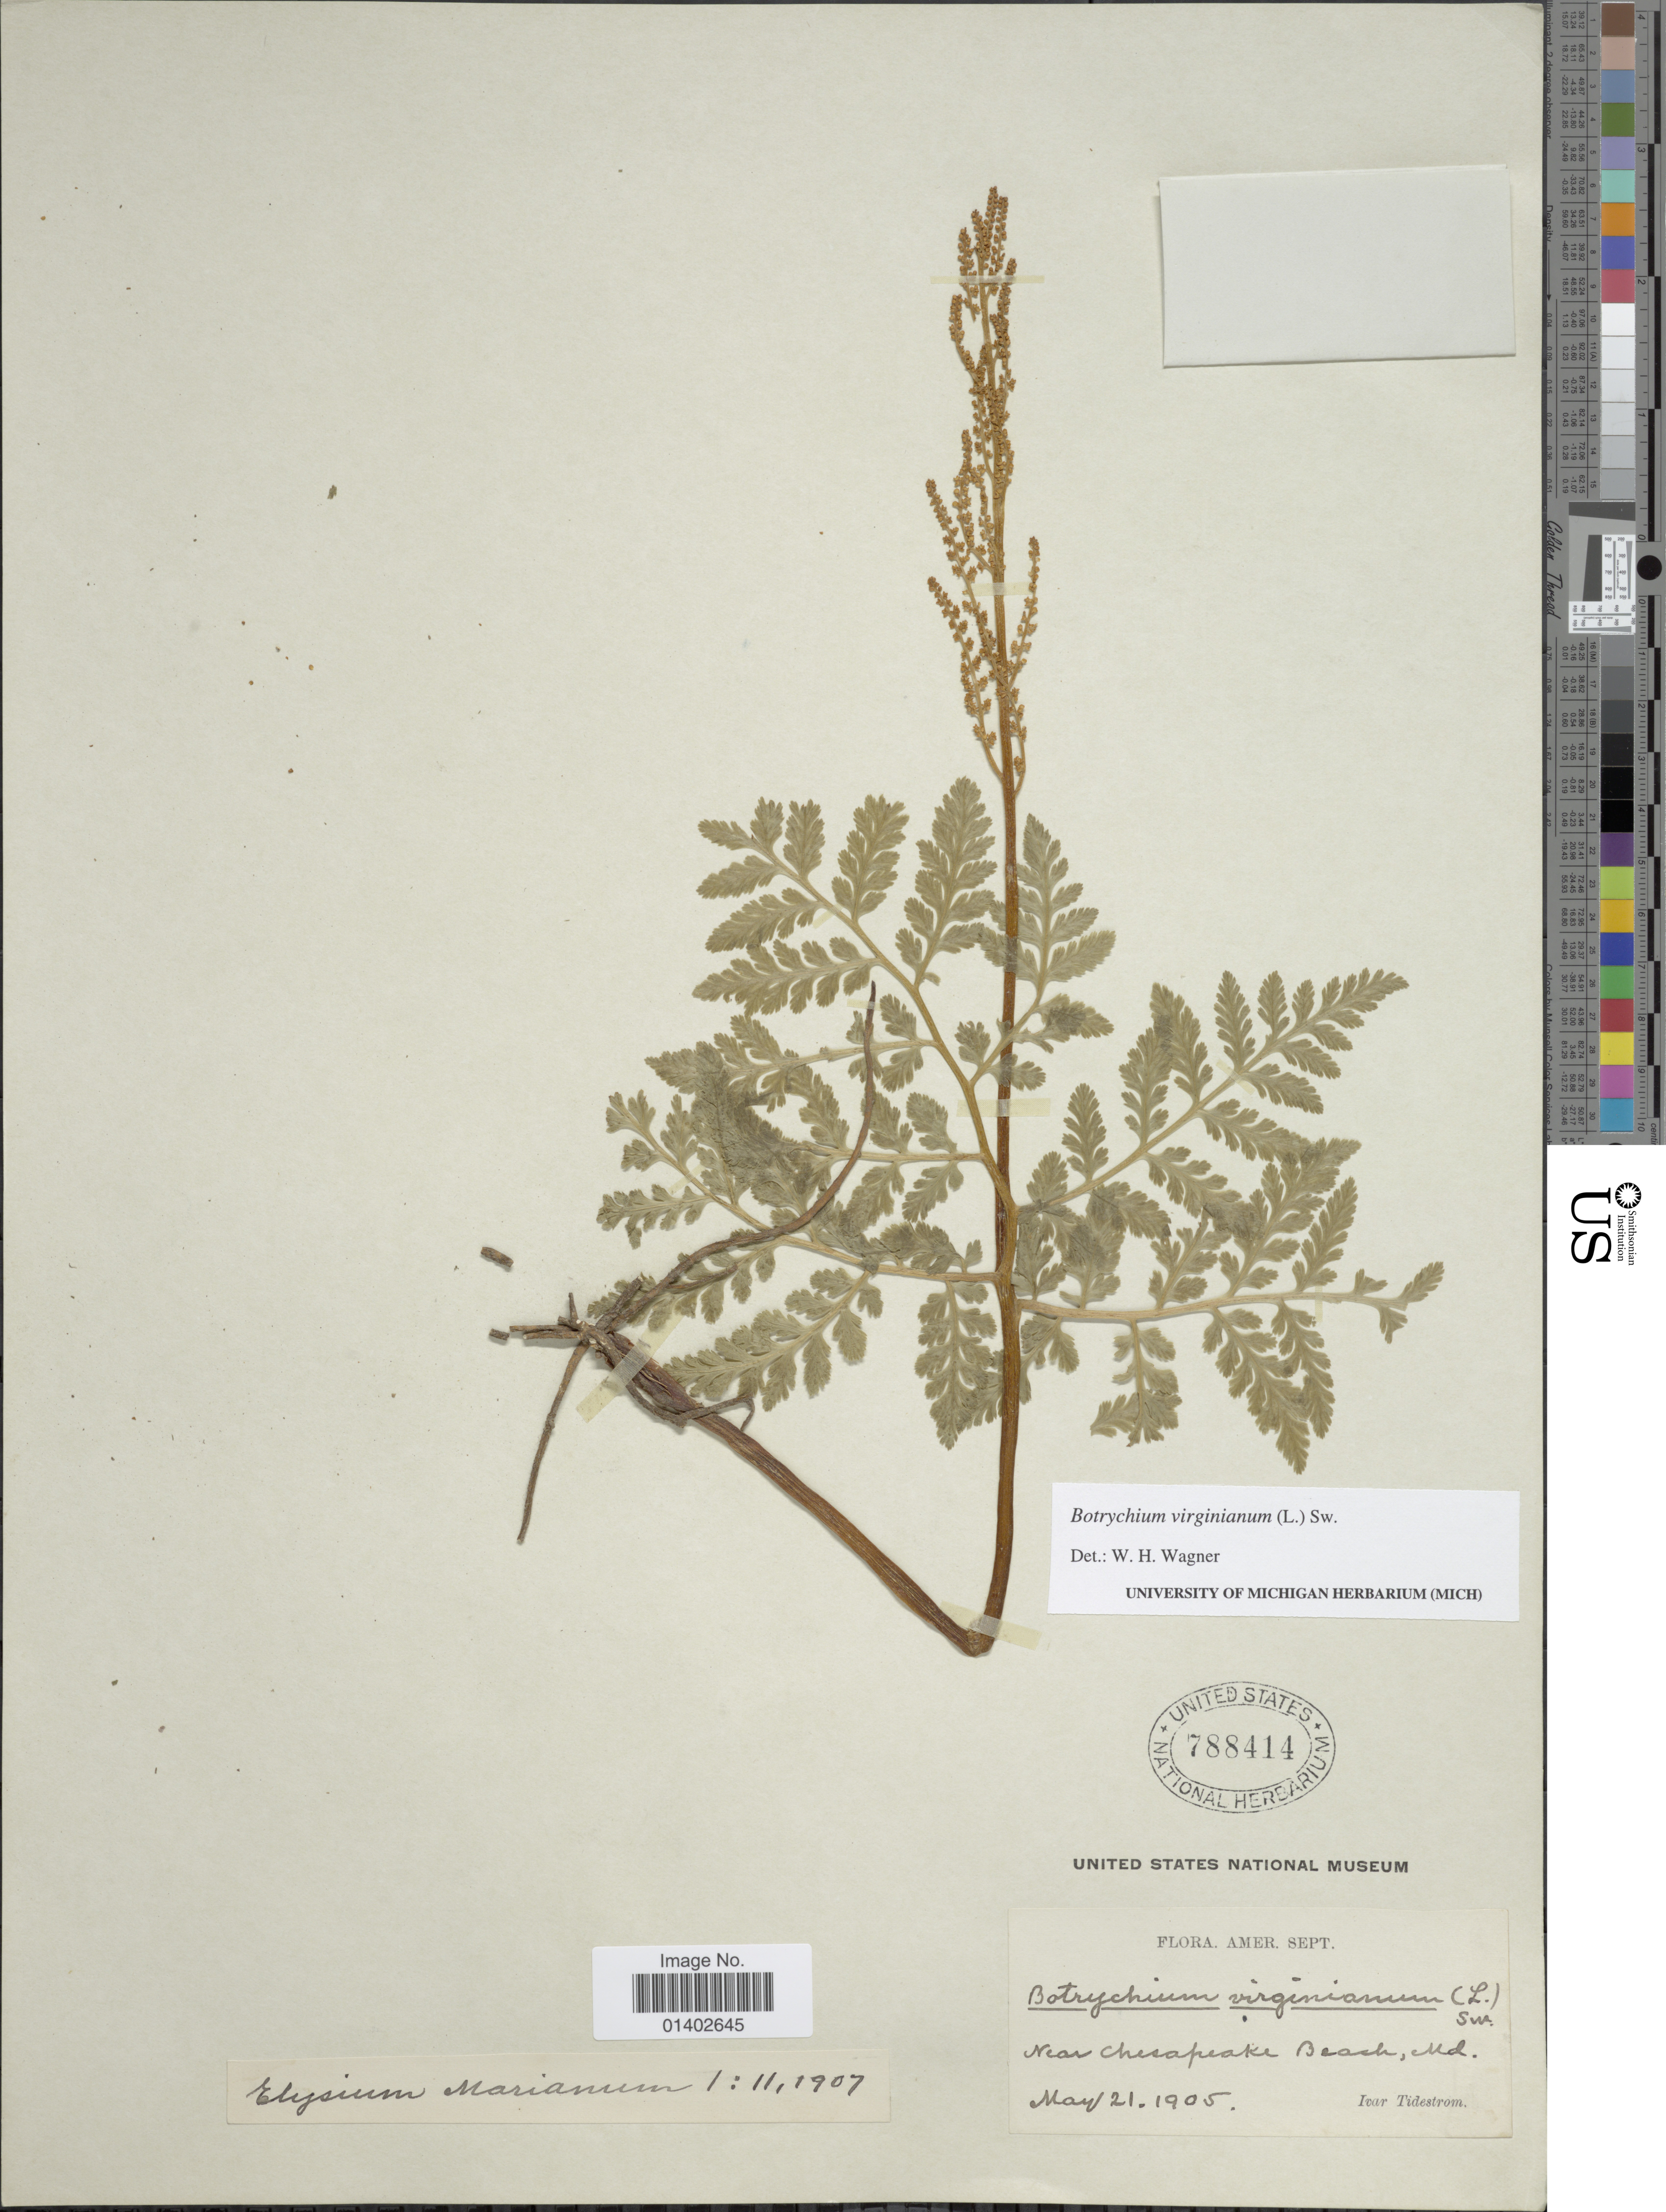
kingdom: Plantae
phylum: Tracheophyta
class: Polypodiopsida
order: Ophioglossales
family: Ophioglossaceae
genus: Botrychium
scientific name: Botrychium virginianum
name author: (L.) Sw.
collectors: I. F. Tidestrom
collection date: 1905-05-21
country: United States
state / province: Maryland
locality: Near Chesapeake Beach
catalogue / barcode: US 788414